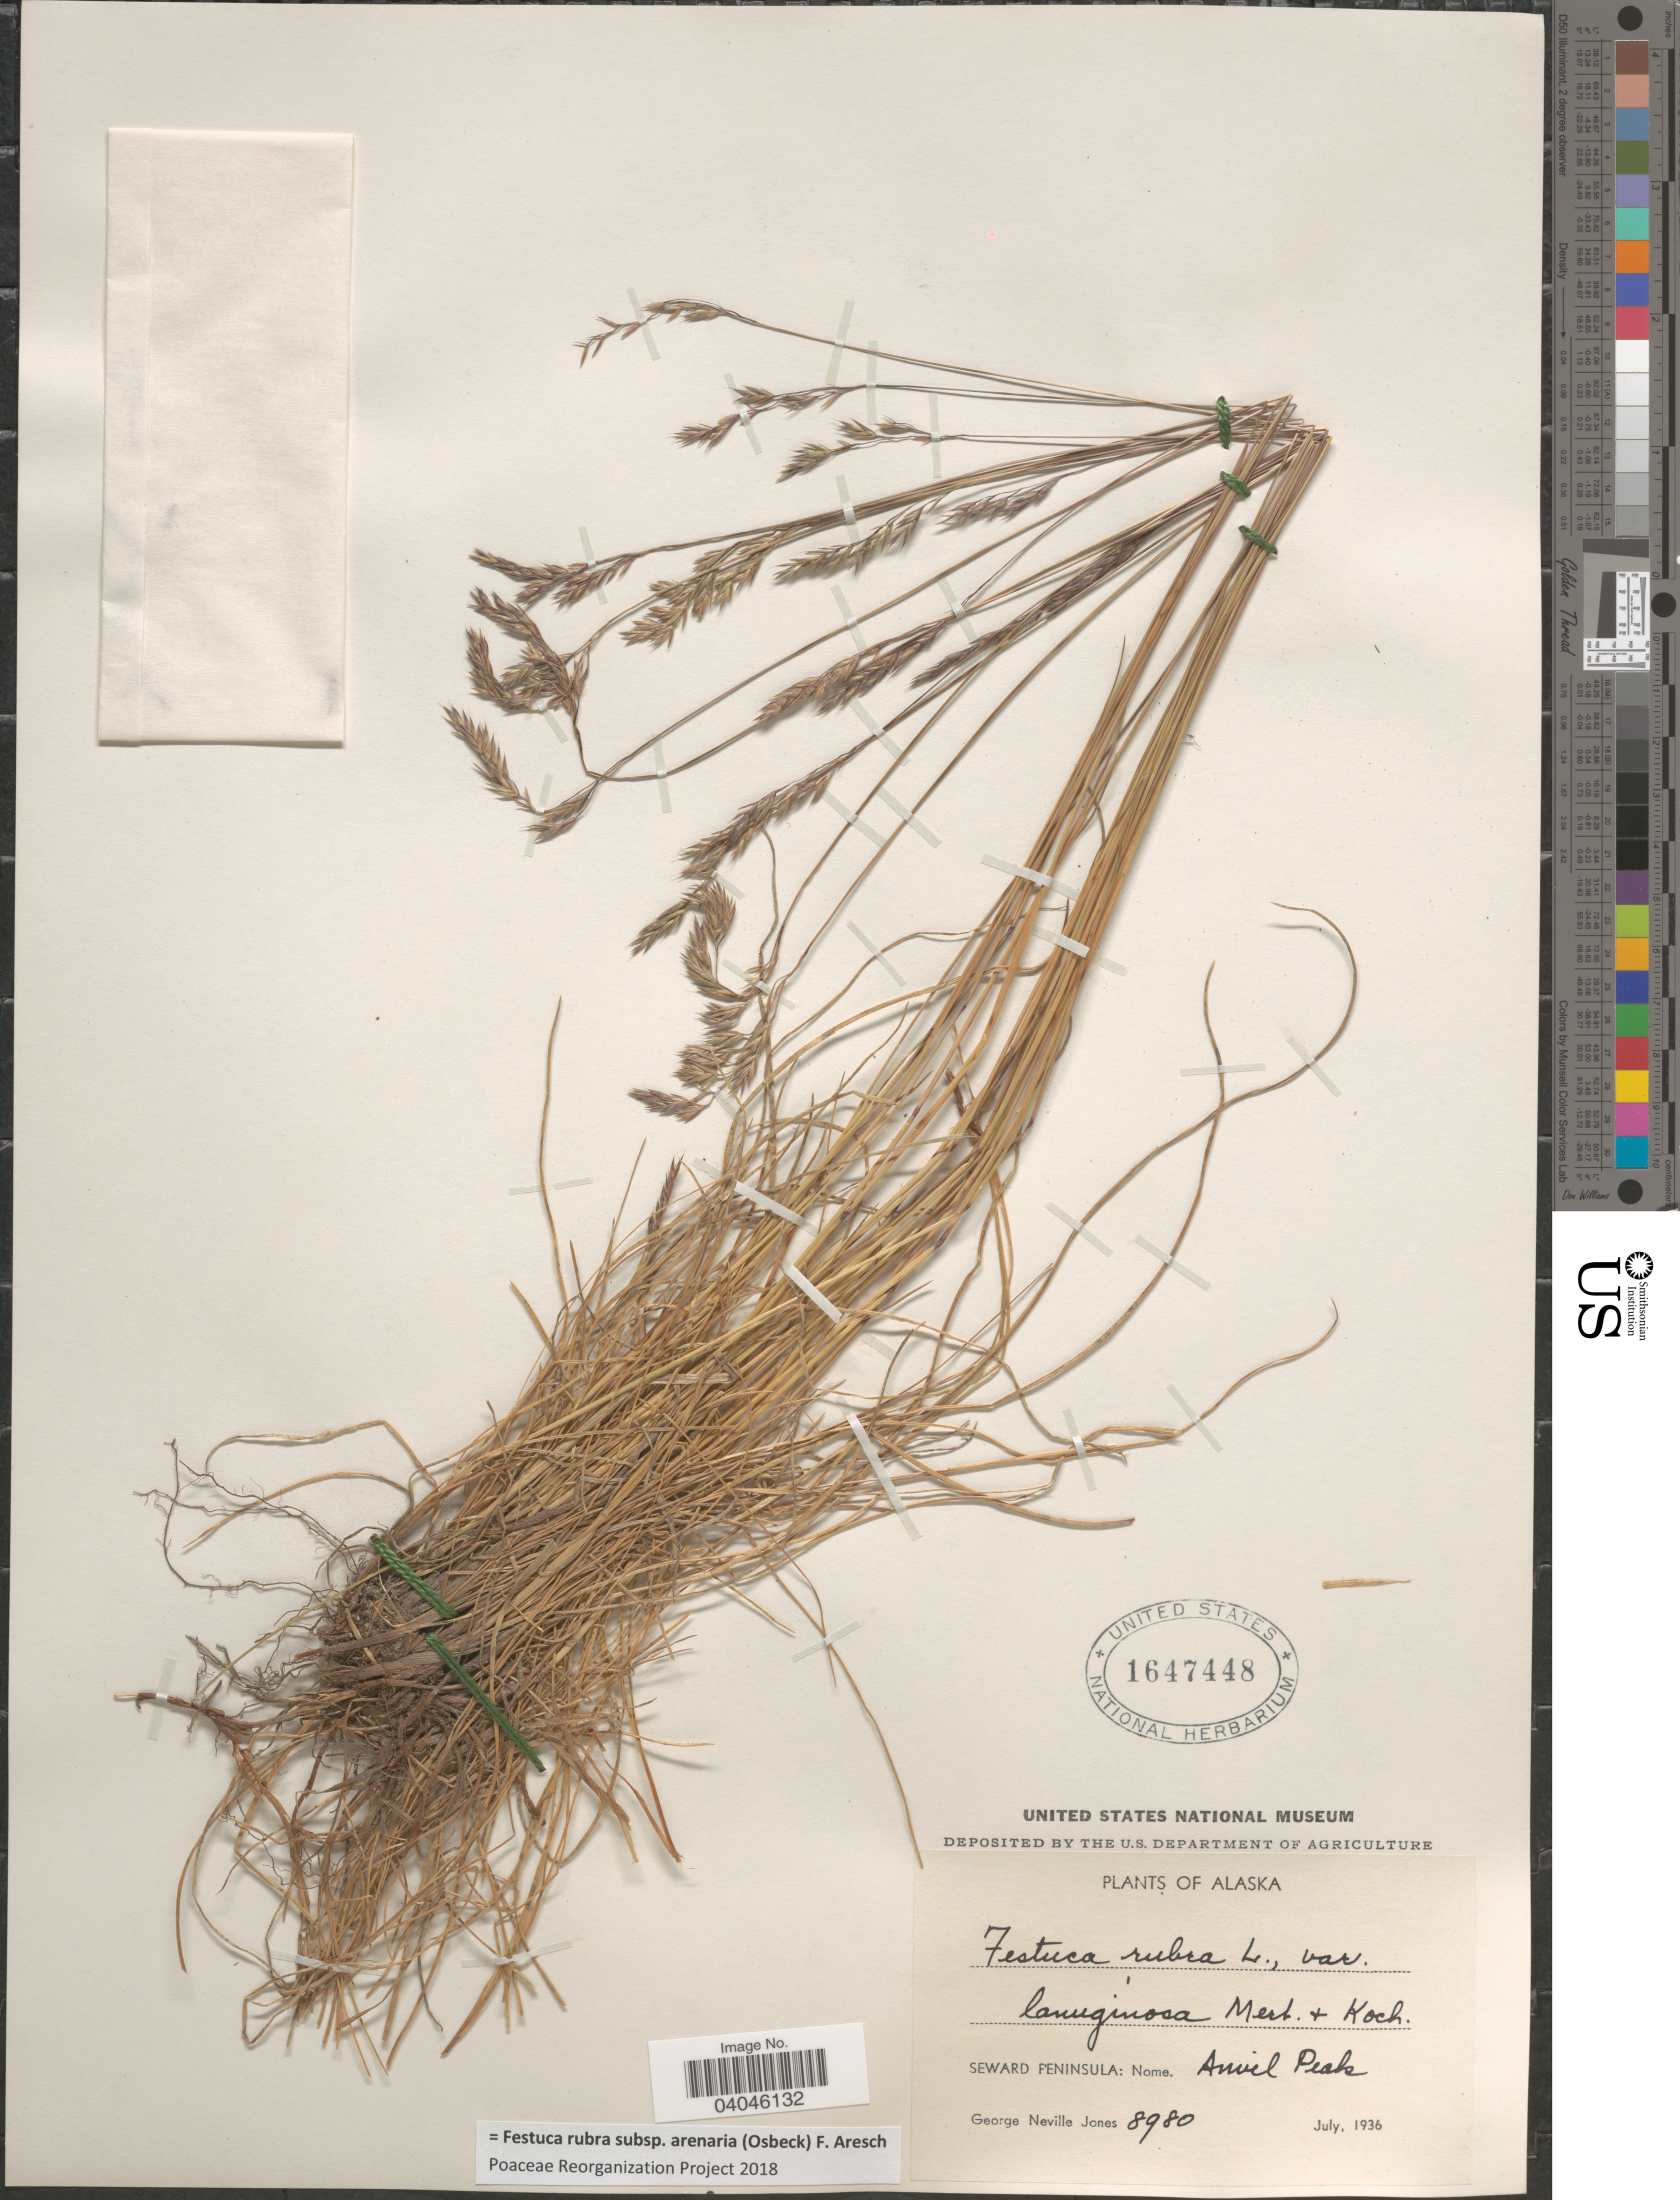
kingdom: Plantae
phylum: Tracheophyta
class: Liliopsida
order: Poales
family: Poaceae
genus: Festuca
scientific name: Festuca rubra subsp. arenaria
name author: (Osbeck) F. Aresch.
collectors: G. Neville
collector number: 8980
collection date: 1936-07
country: United States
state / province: Alaska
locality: Seward Peninsula: Nome. Anvil Peak.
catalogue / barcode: US 1647448